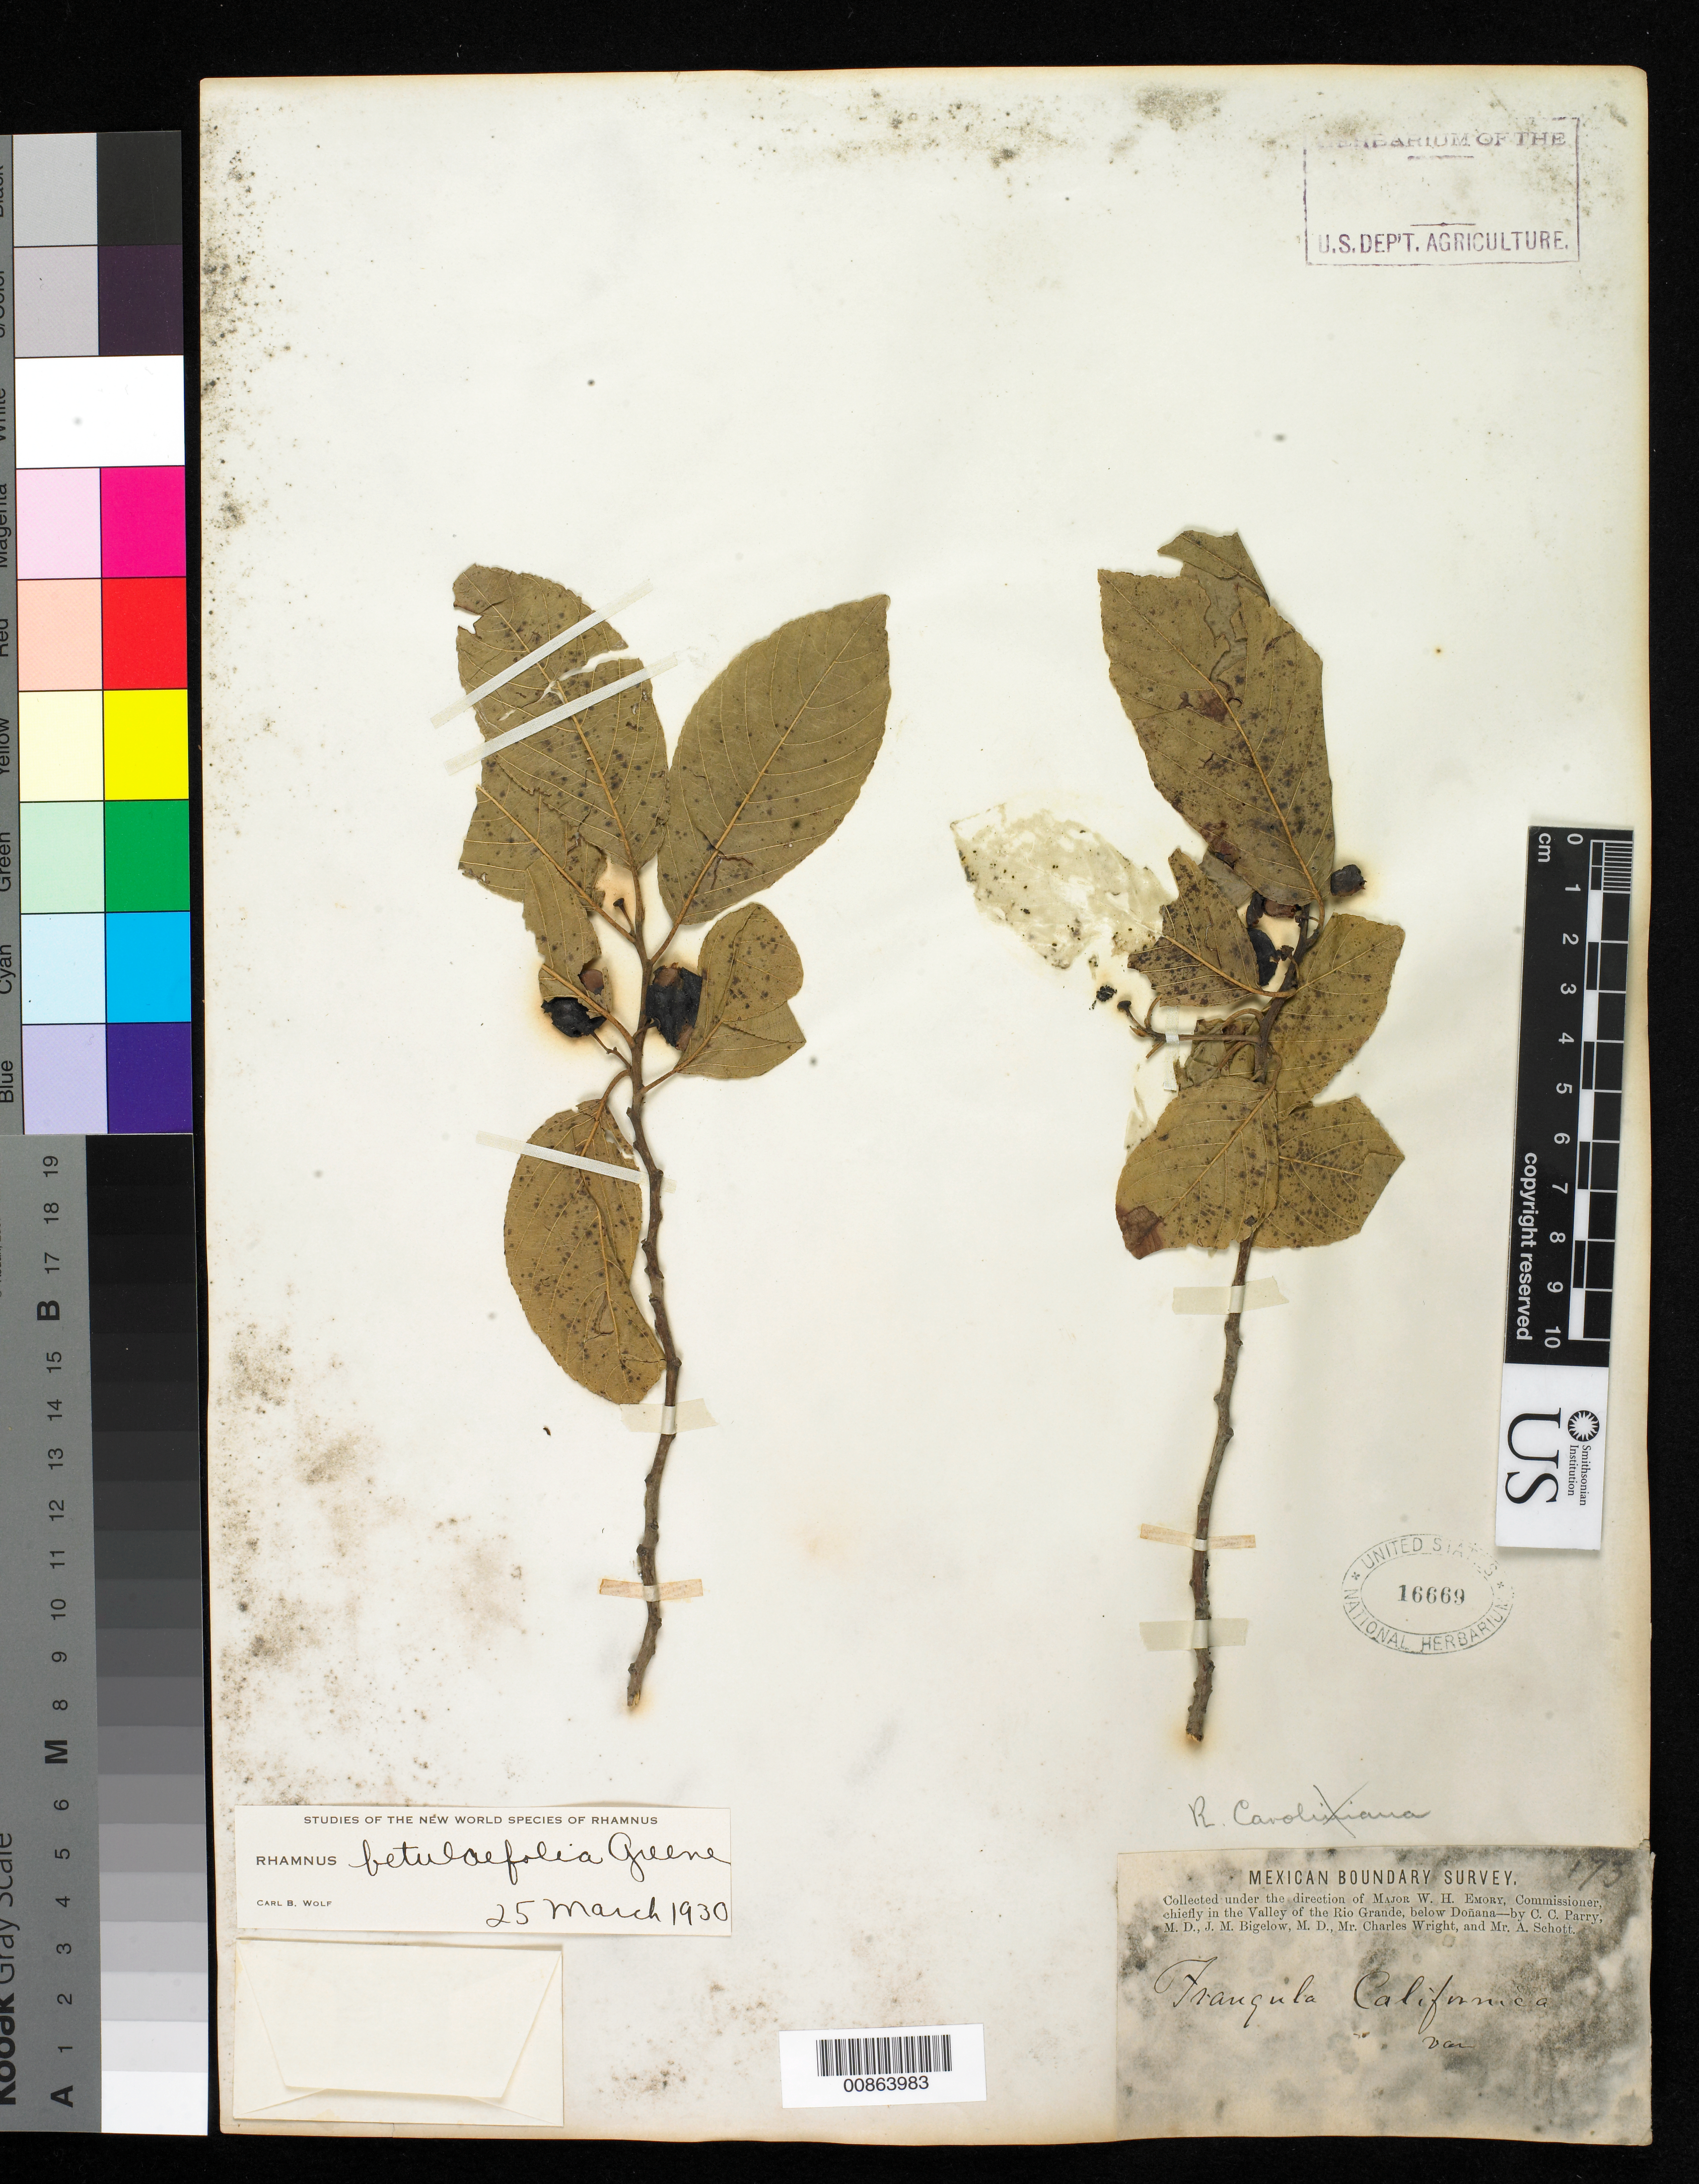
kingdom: Plantae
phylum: Tracheophyta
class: Magnoliopsida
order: Rosales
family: Rhamnaceae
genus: Frangula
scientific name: Frangula betulifolia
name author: (Greene) Grubov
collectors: C. C. Parry, J. M. Bigelow, C. Wright & A. C. V. Schott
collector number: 173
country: United States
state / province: New Mexico / Texas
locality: Valley of the Rio Grande, below Doñana.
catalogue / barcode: US 16669